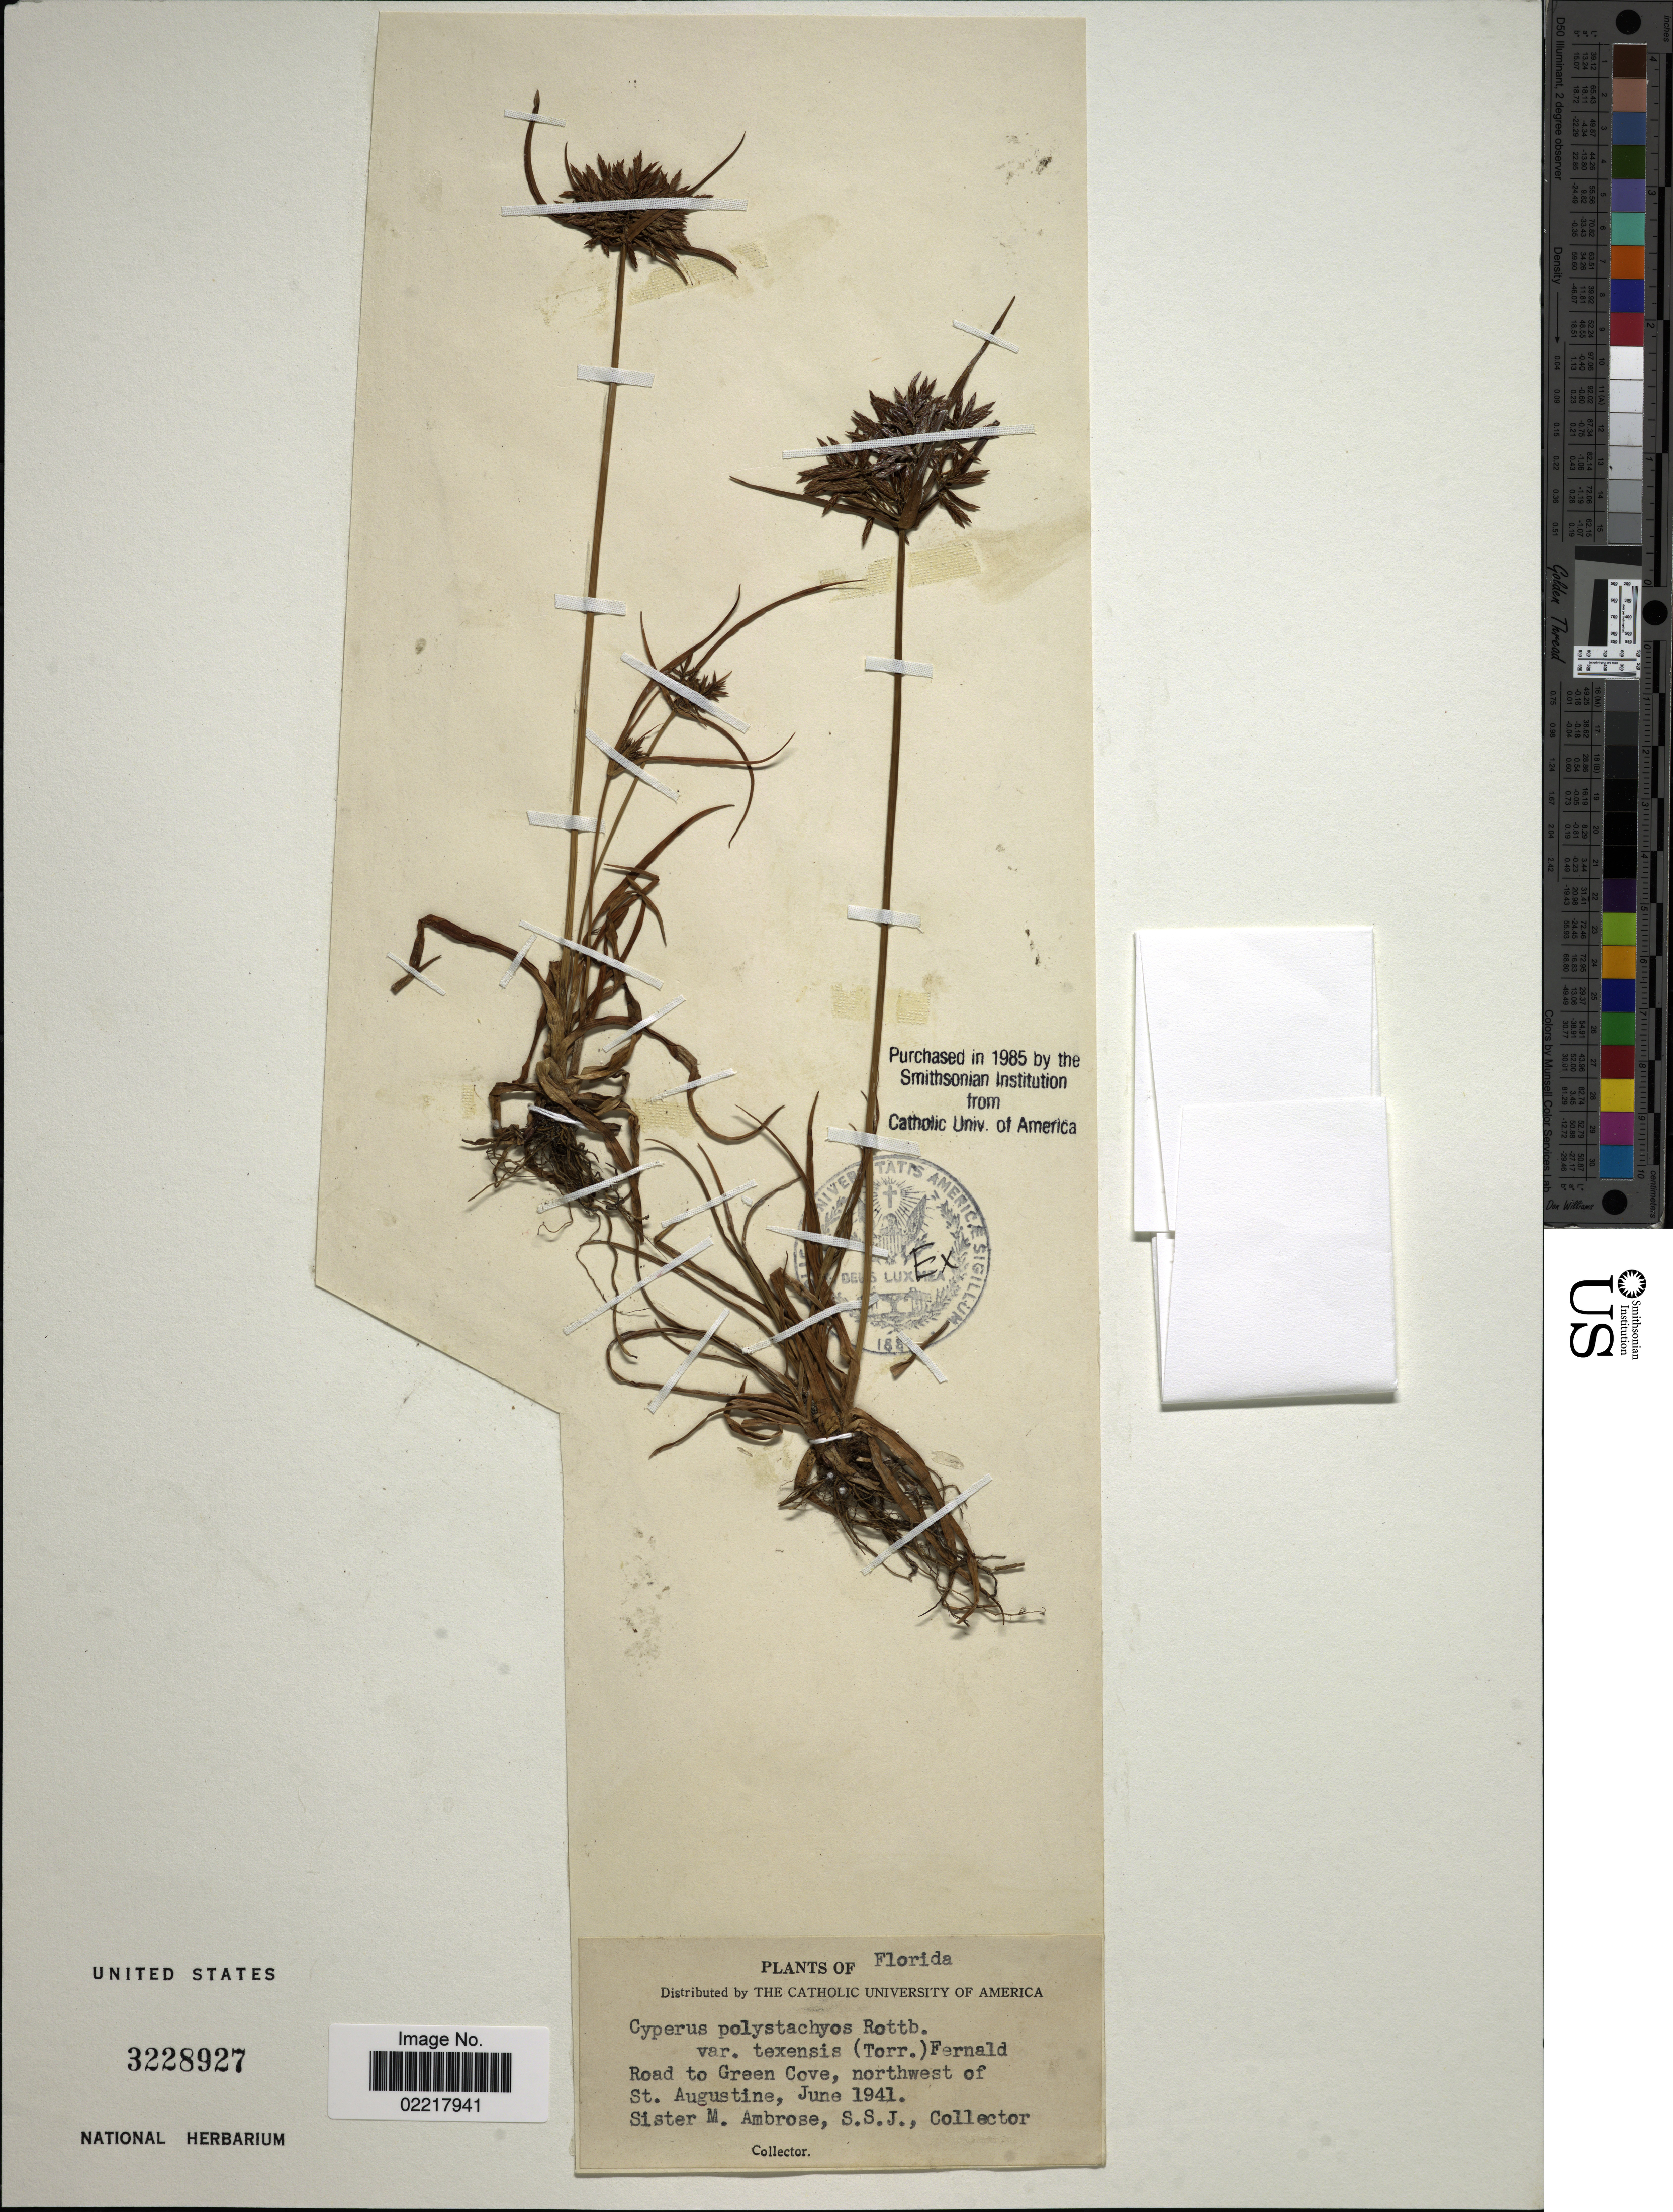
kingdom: Plantae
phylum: Tracheophyta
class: Liliopsida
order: Poales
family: Cyperaceae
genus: Cyperus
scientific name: Cyperus polystachyos var. texensis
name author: (Torr.) Fernald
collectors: M. Ambrose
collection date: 1941-06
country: United States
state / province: Florida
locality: Road to Green Cove, northwest of St Augustine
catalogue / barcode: US 3228927